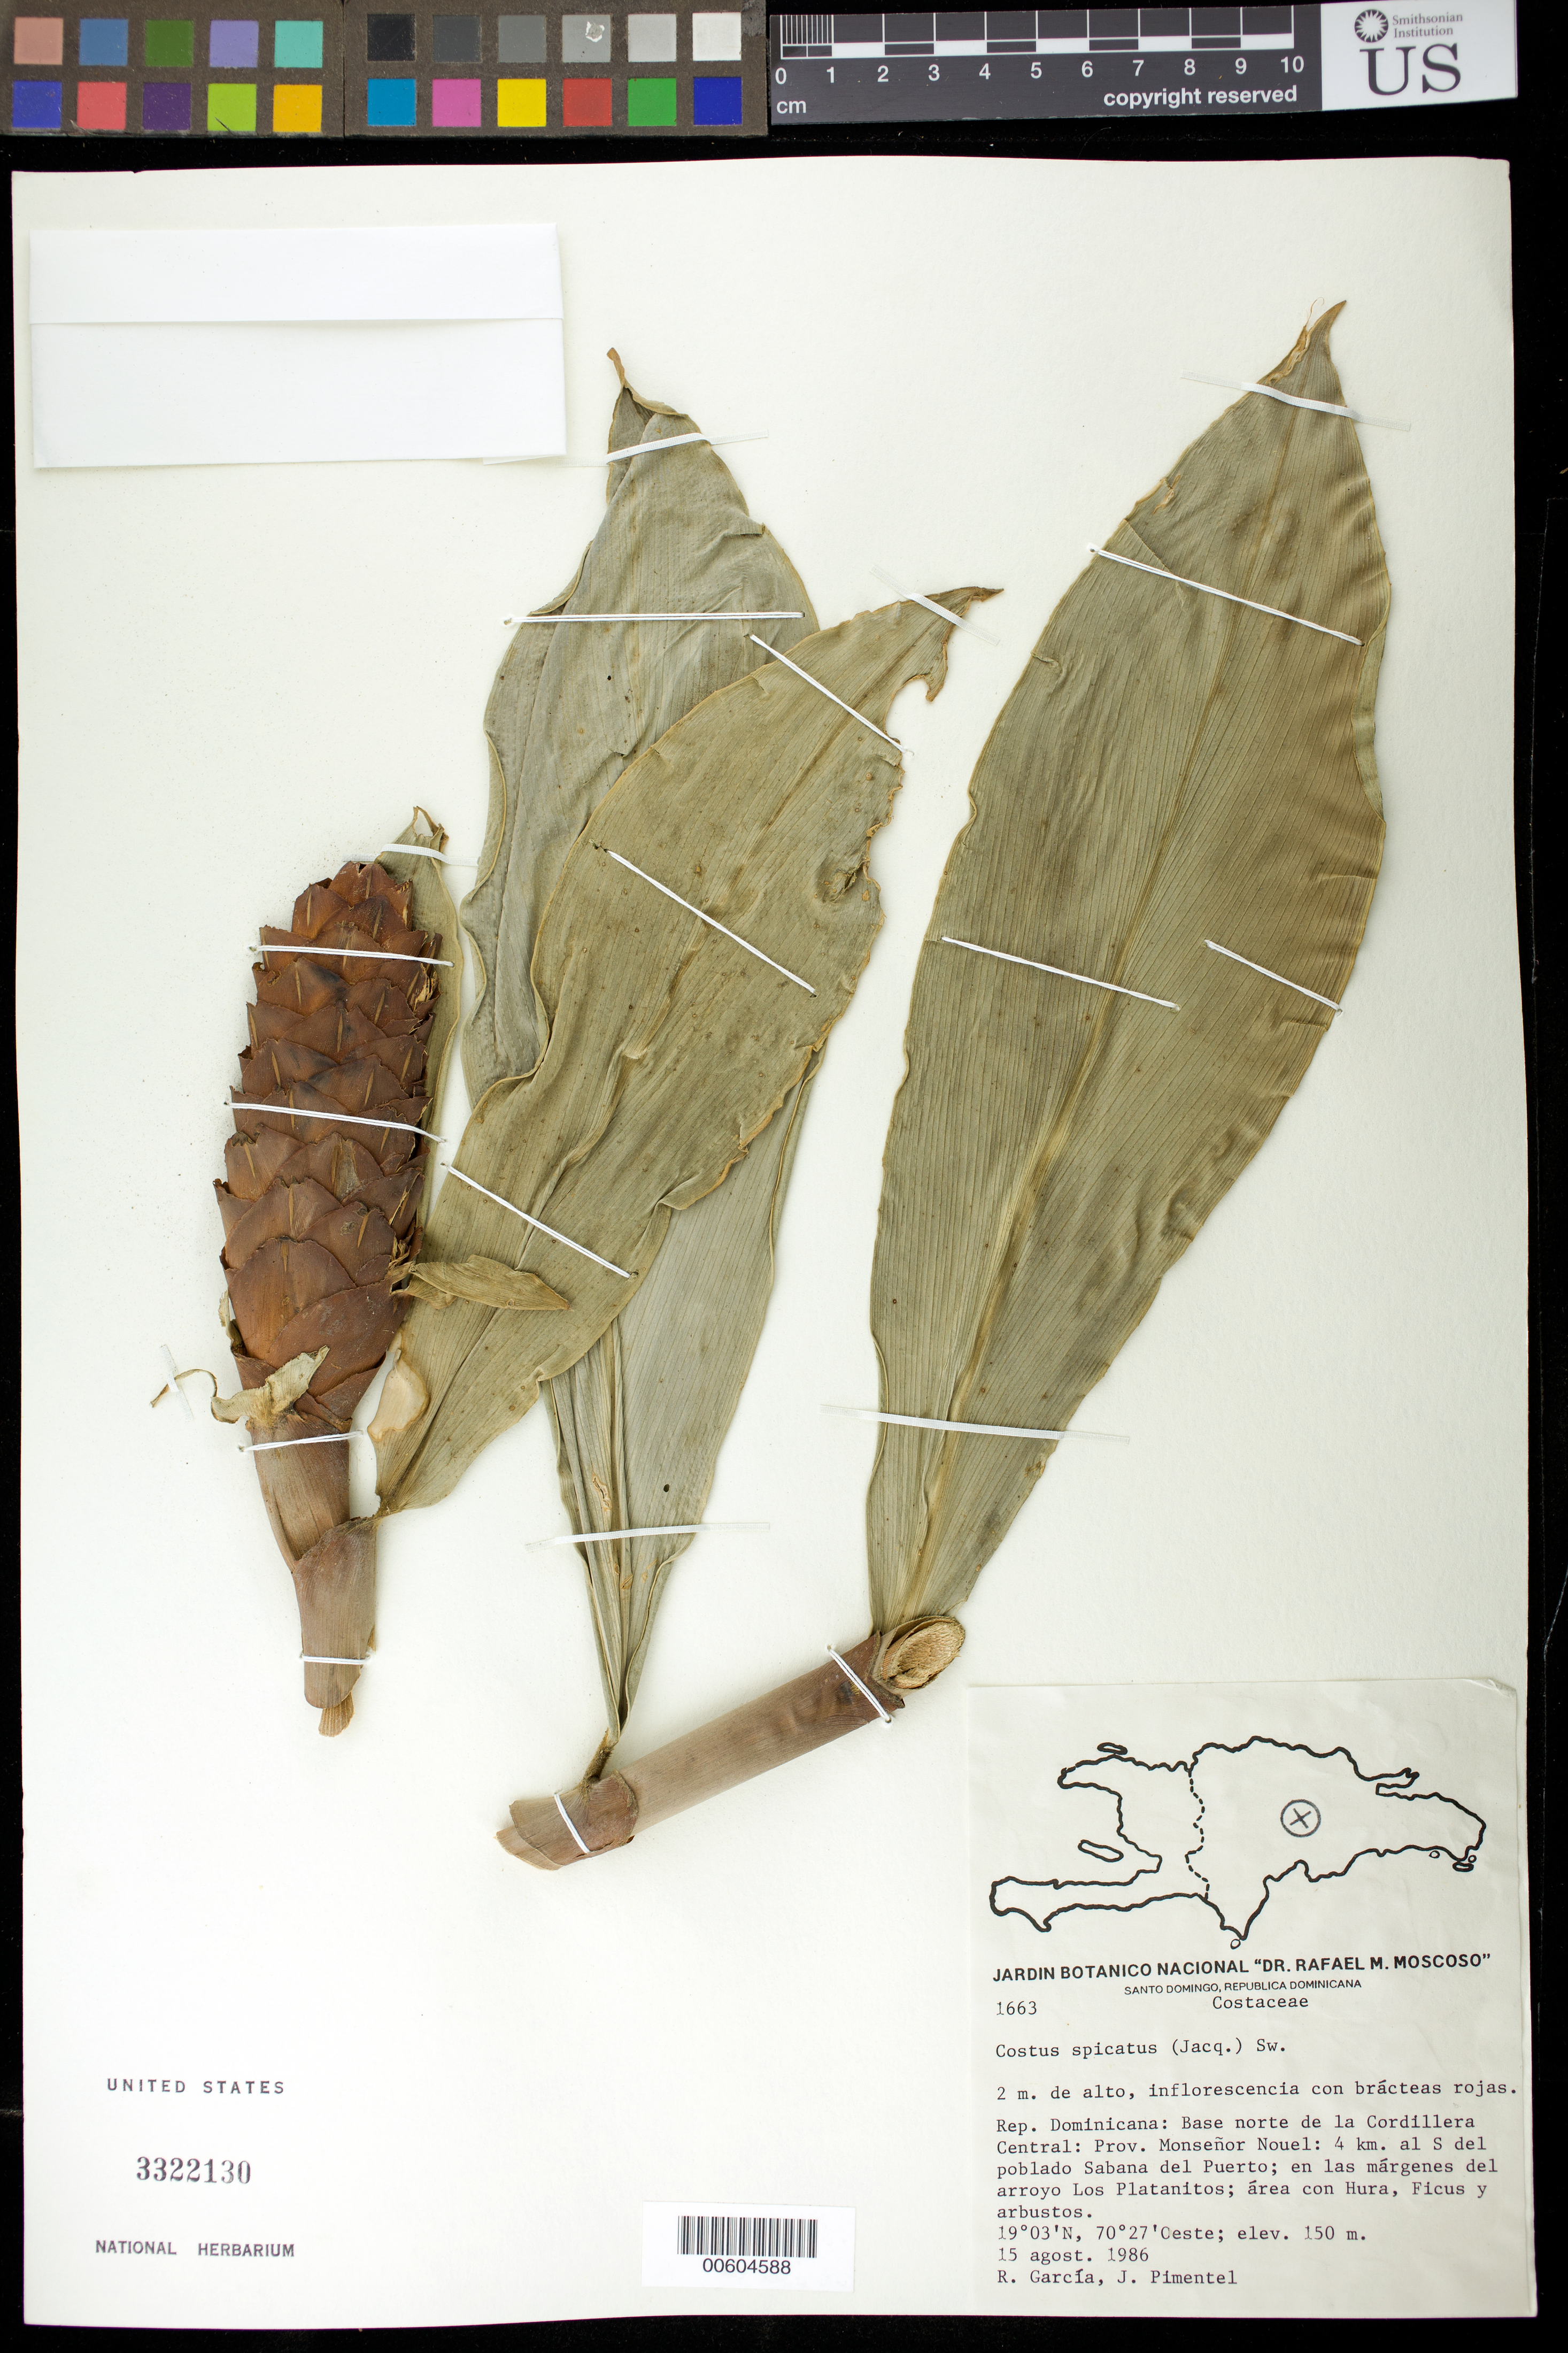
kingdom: Plantae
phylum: Tracheophyta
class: Liliopsida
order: Zingiberales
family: Costaceae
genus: Costus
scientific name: Costus spicatus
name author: (Jacq.) Sw.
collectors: R. G. García & J. Pimental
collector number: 1663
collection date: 1986-08-15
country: Dominican Republic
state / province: Monsenor Nouel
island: Hispanola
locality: Base north of Cordillera Central, 4 km S of Sabana del Puerto, along edges of arroyo Los Platanitos.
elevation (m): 150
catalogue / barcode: US 3322130